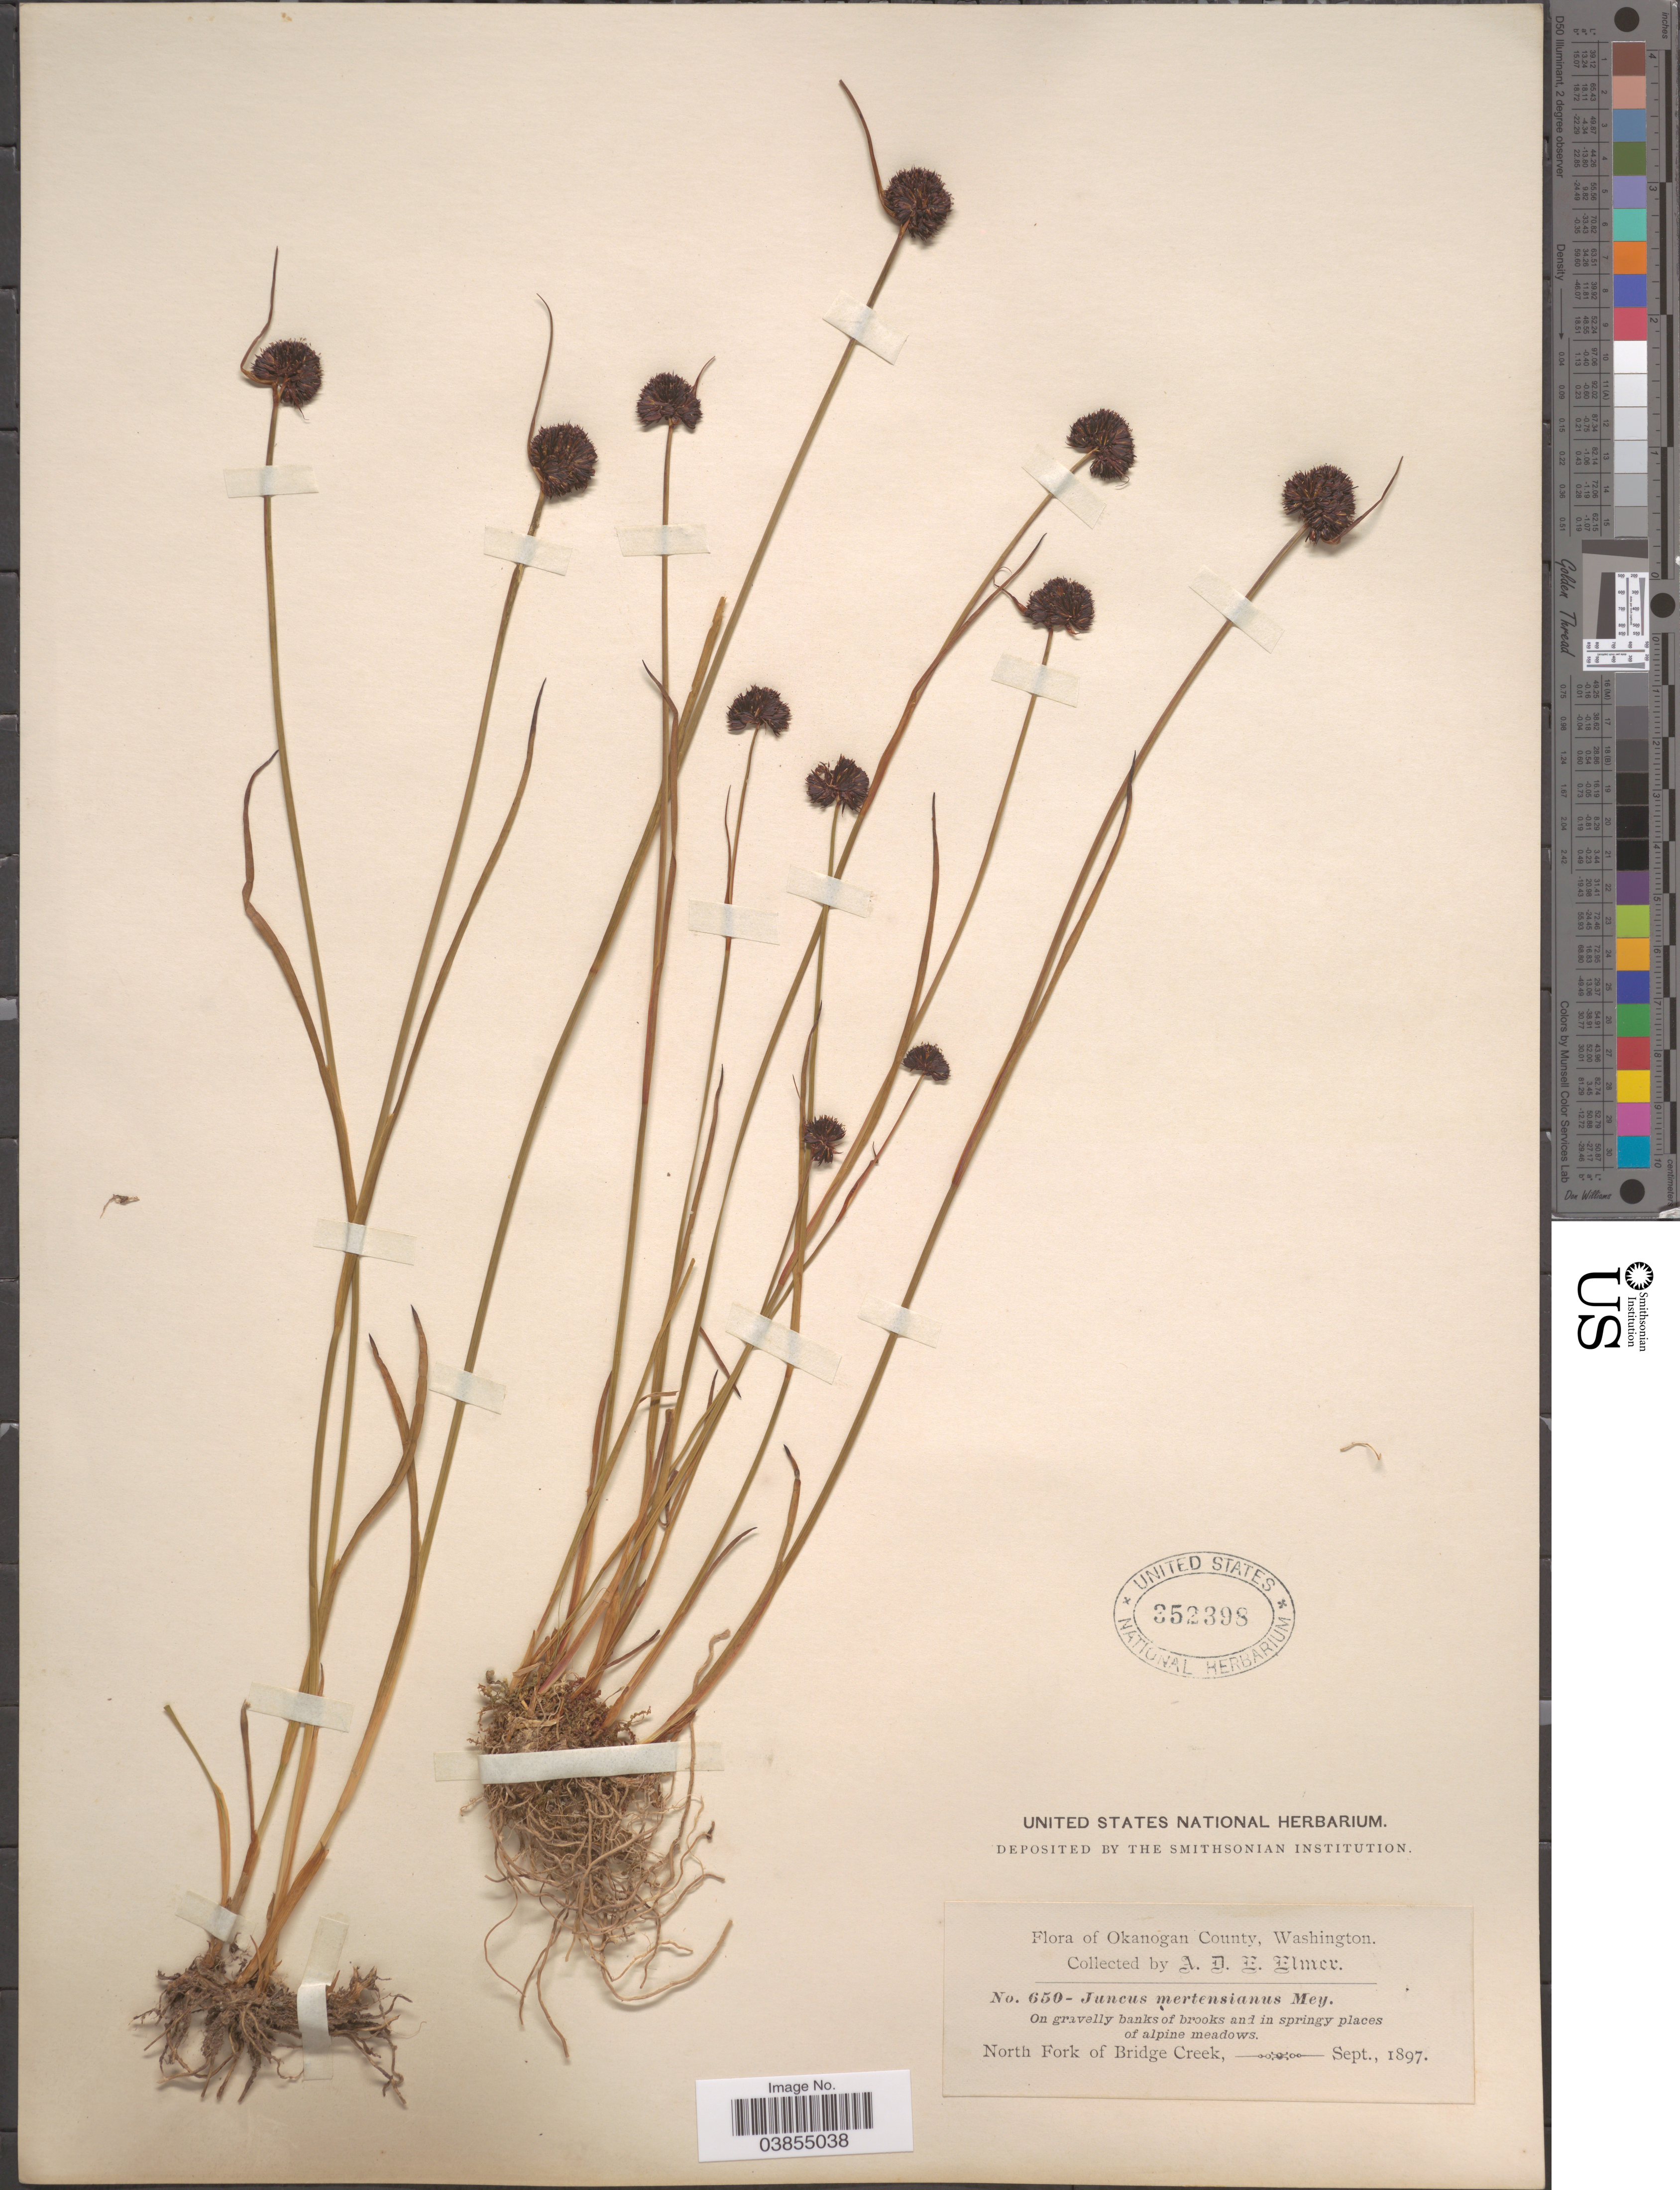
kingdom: Plantae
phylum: Tracheophyta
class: Liliopsida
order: Poales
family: Juncaceae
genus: Juncus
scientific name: Juncus mertensianus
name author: Bong.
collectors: A. D. E. Elmer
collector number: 650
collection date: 1897-09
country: United States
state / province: Washington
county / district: Okanogan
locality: Okanogan County. On gravelly banks of brooks and in springy places of alpine meadows. North Fork of Bridge Creek.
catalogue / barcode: US 352398